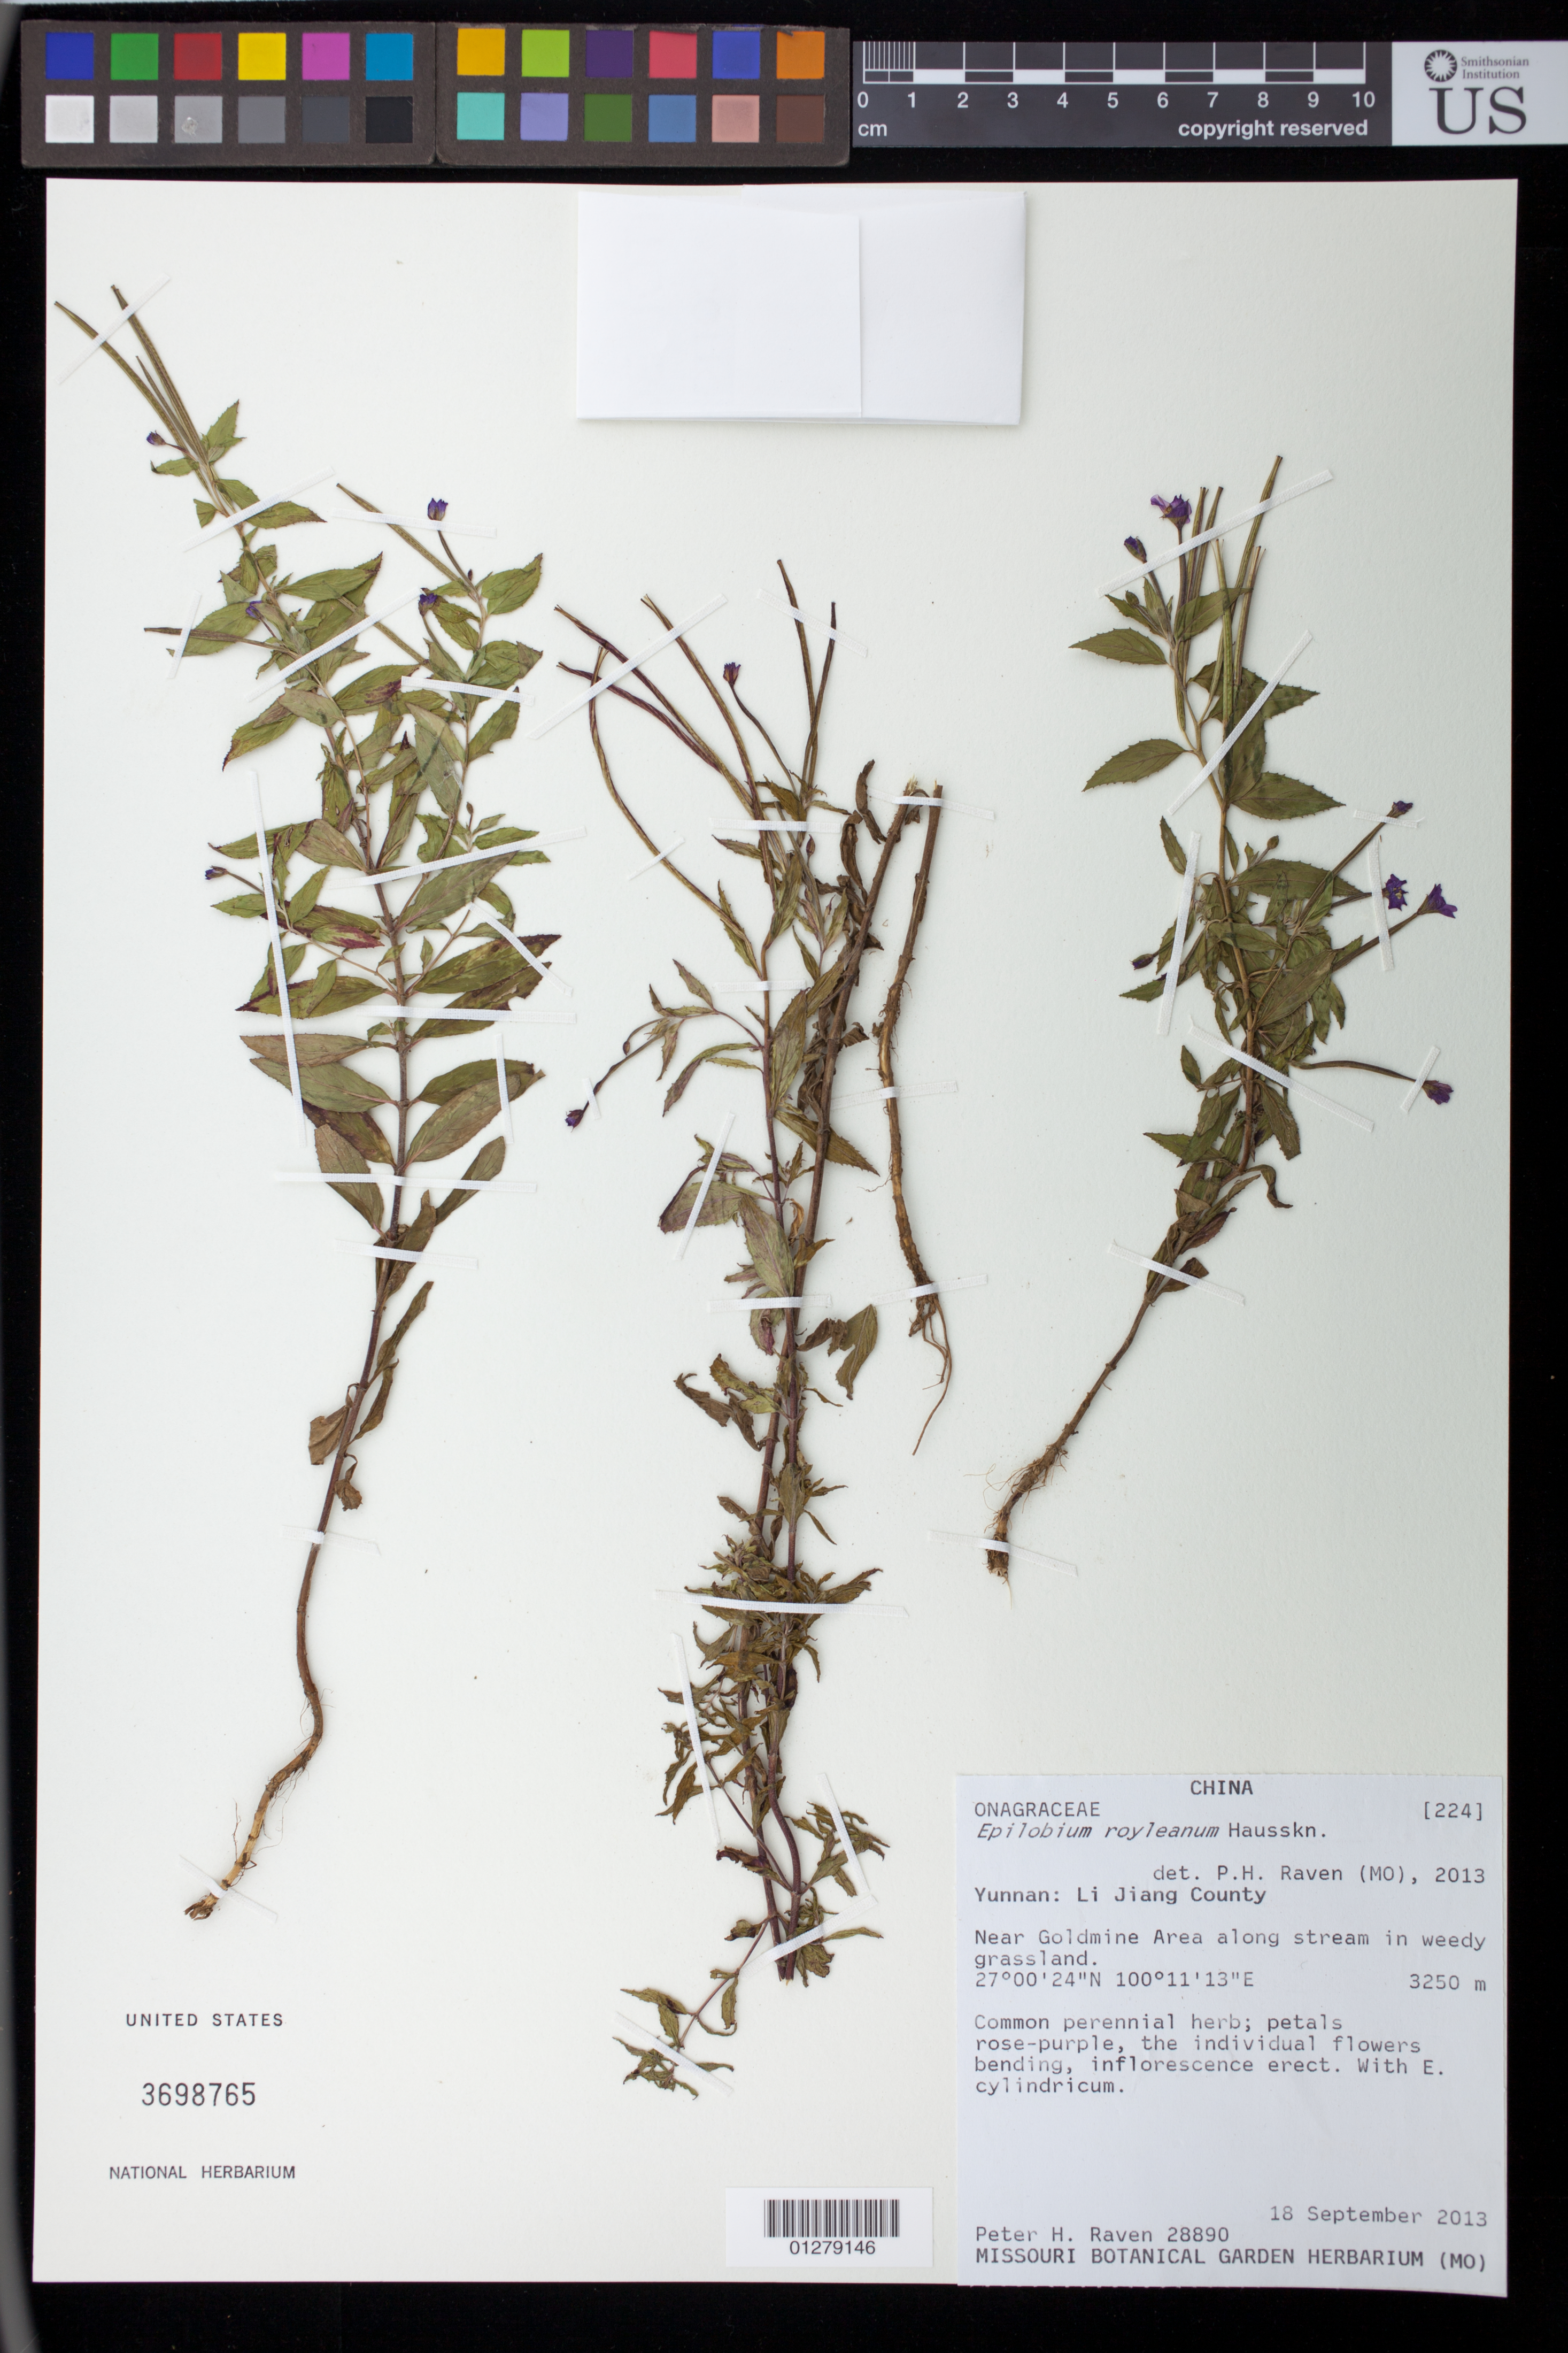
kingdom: Plantae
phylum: Tracheophyta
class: Magnoliopsida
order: Myrtales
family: Onagraceae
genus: Epilobium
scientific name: Epilobium royleanum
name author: Hausskn.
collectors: P. Raven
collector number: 28890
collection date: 2013-09-18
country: China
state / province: Yunnan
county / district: Lijiang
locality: Near Goldmine area along stream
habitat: Weedy grassland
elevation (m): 3250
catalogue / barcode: US 3698765